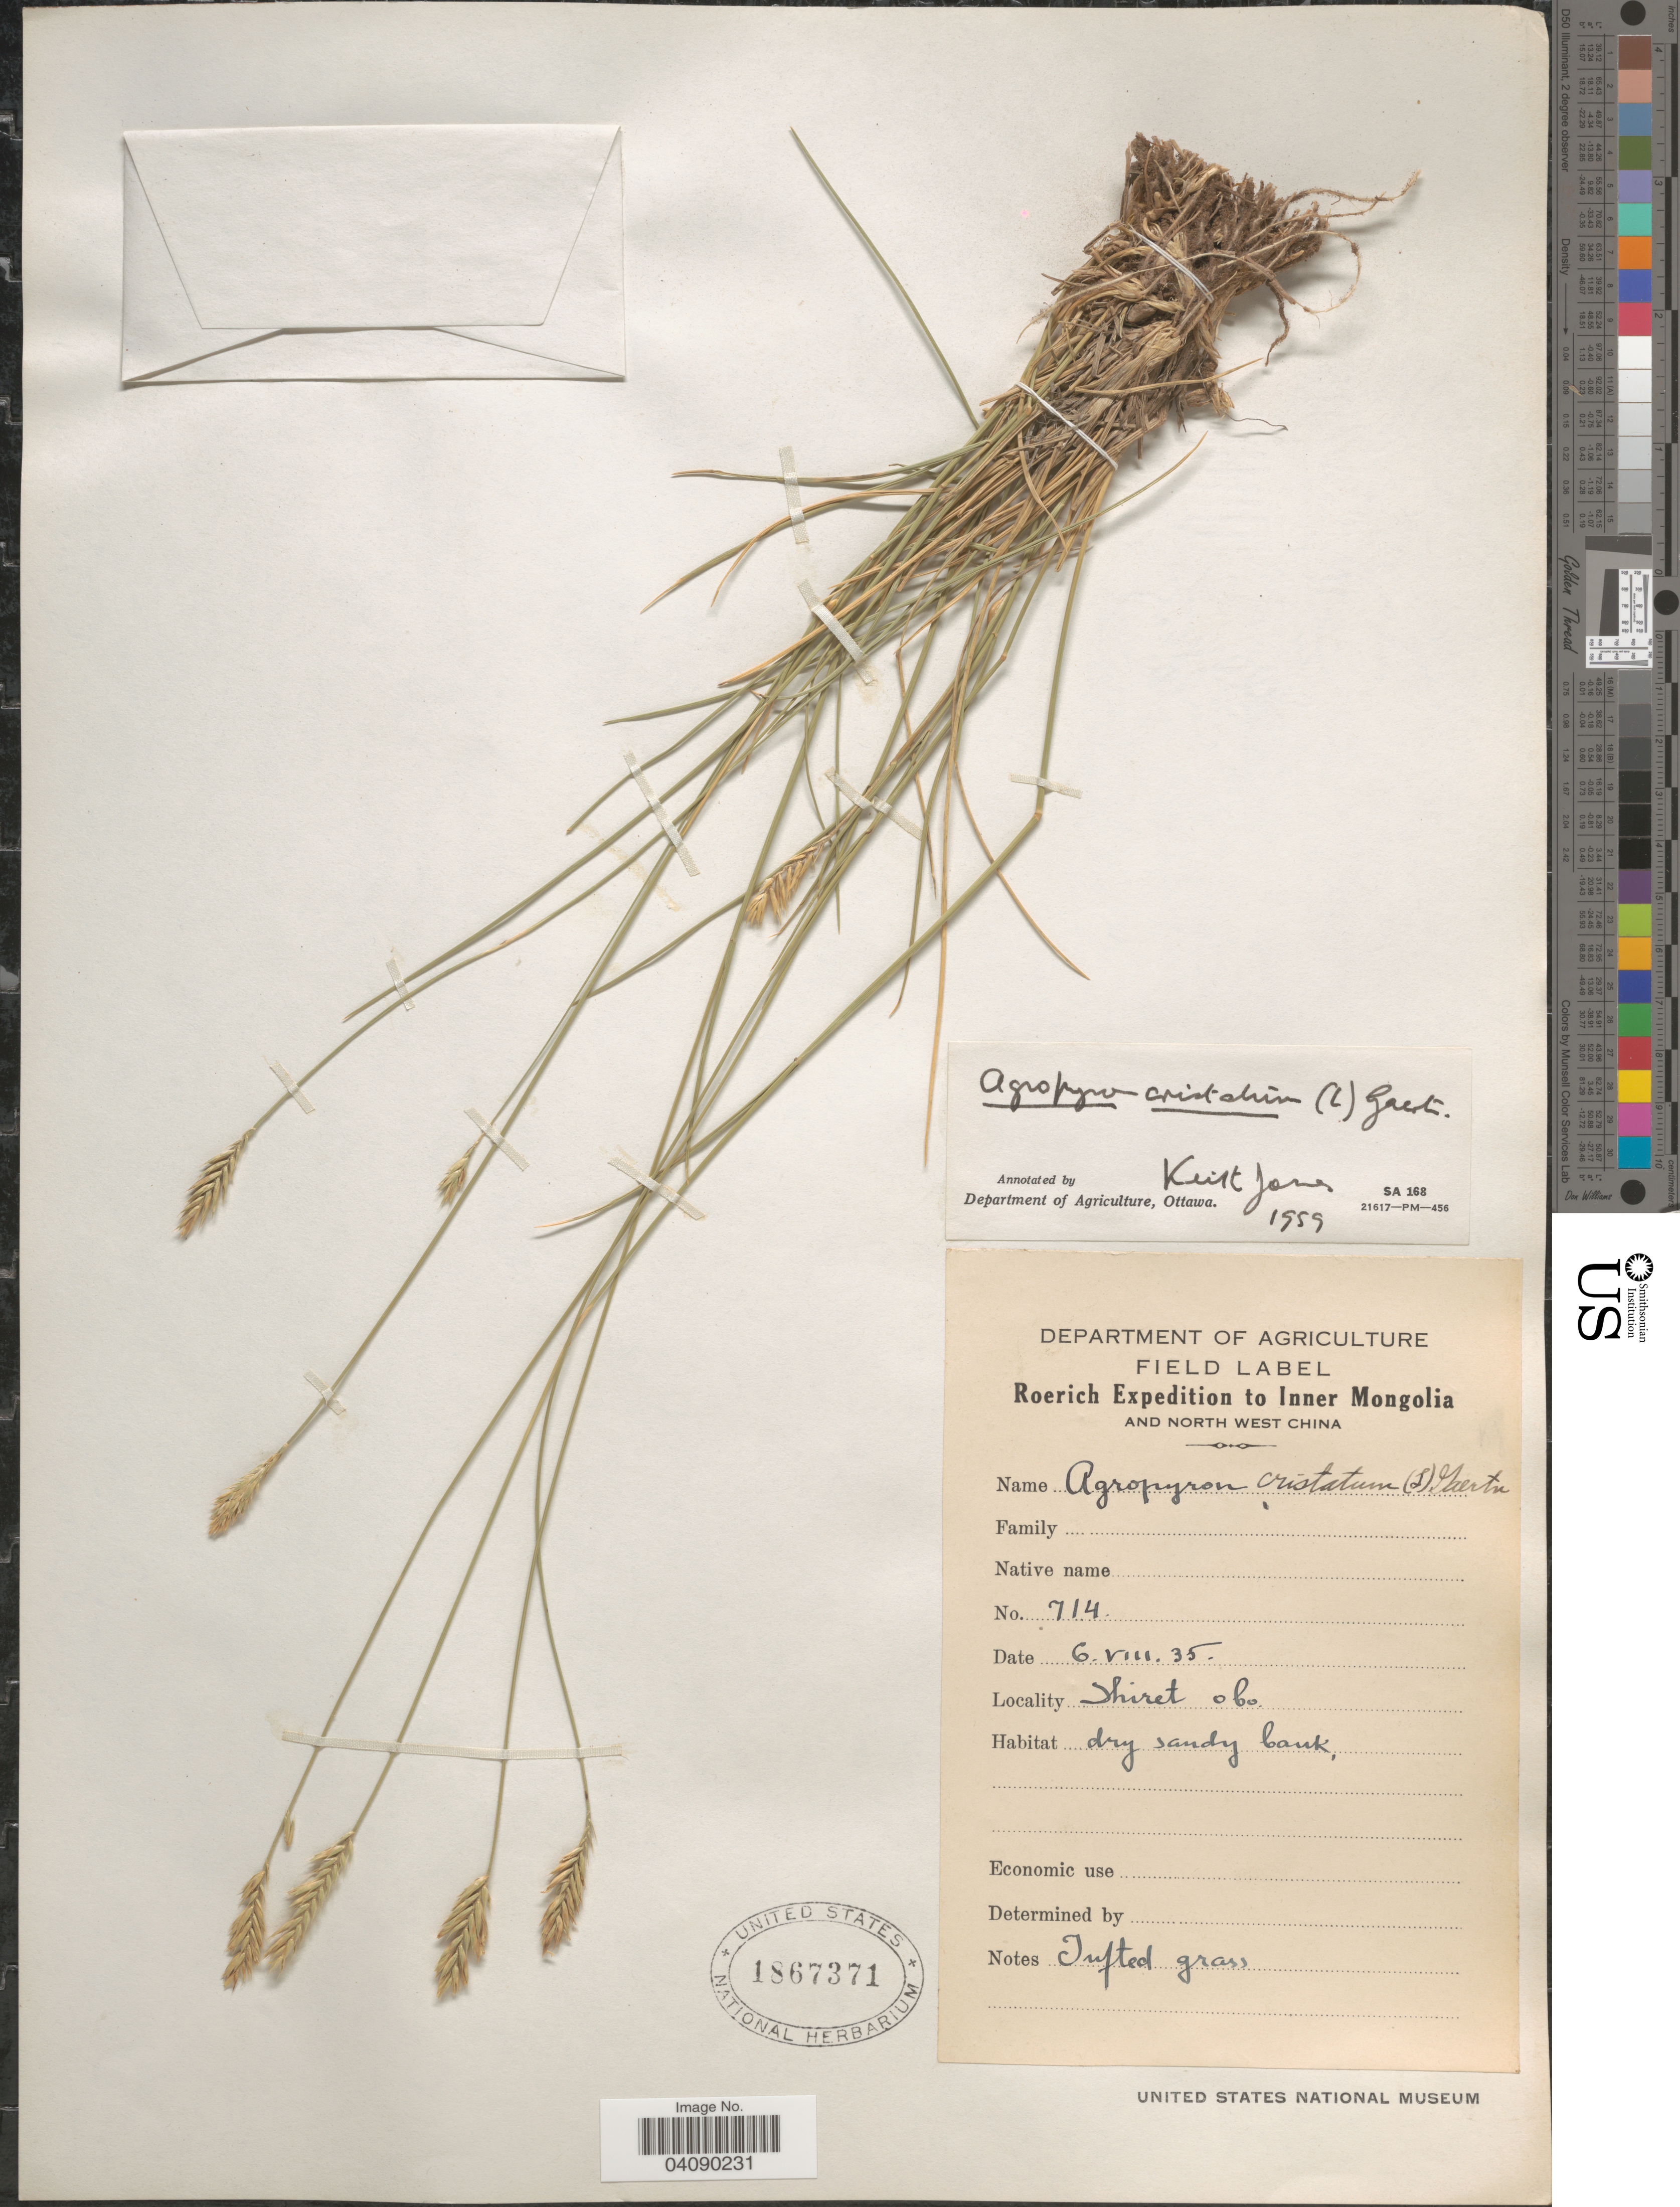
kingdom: Plantae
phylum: Tracheophyta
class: Liliopsida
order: Poales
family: Poaceae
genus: Agropyron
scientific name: Agropyron cristatum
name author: (L.) Gaertn.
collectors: Roerich Expedition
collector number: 714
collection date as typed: Transcribed d/m/y: 6/8/35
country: China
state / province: Nei Monggol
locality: To Inner Mongolia and North West China. Shiret obo. Dry sandy bank.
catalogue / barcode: US 1867371